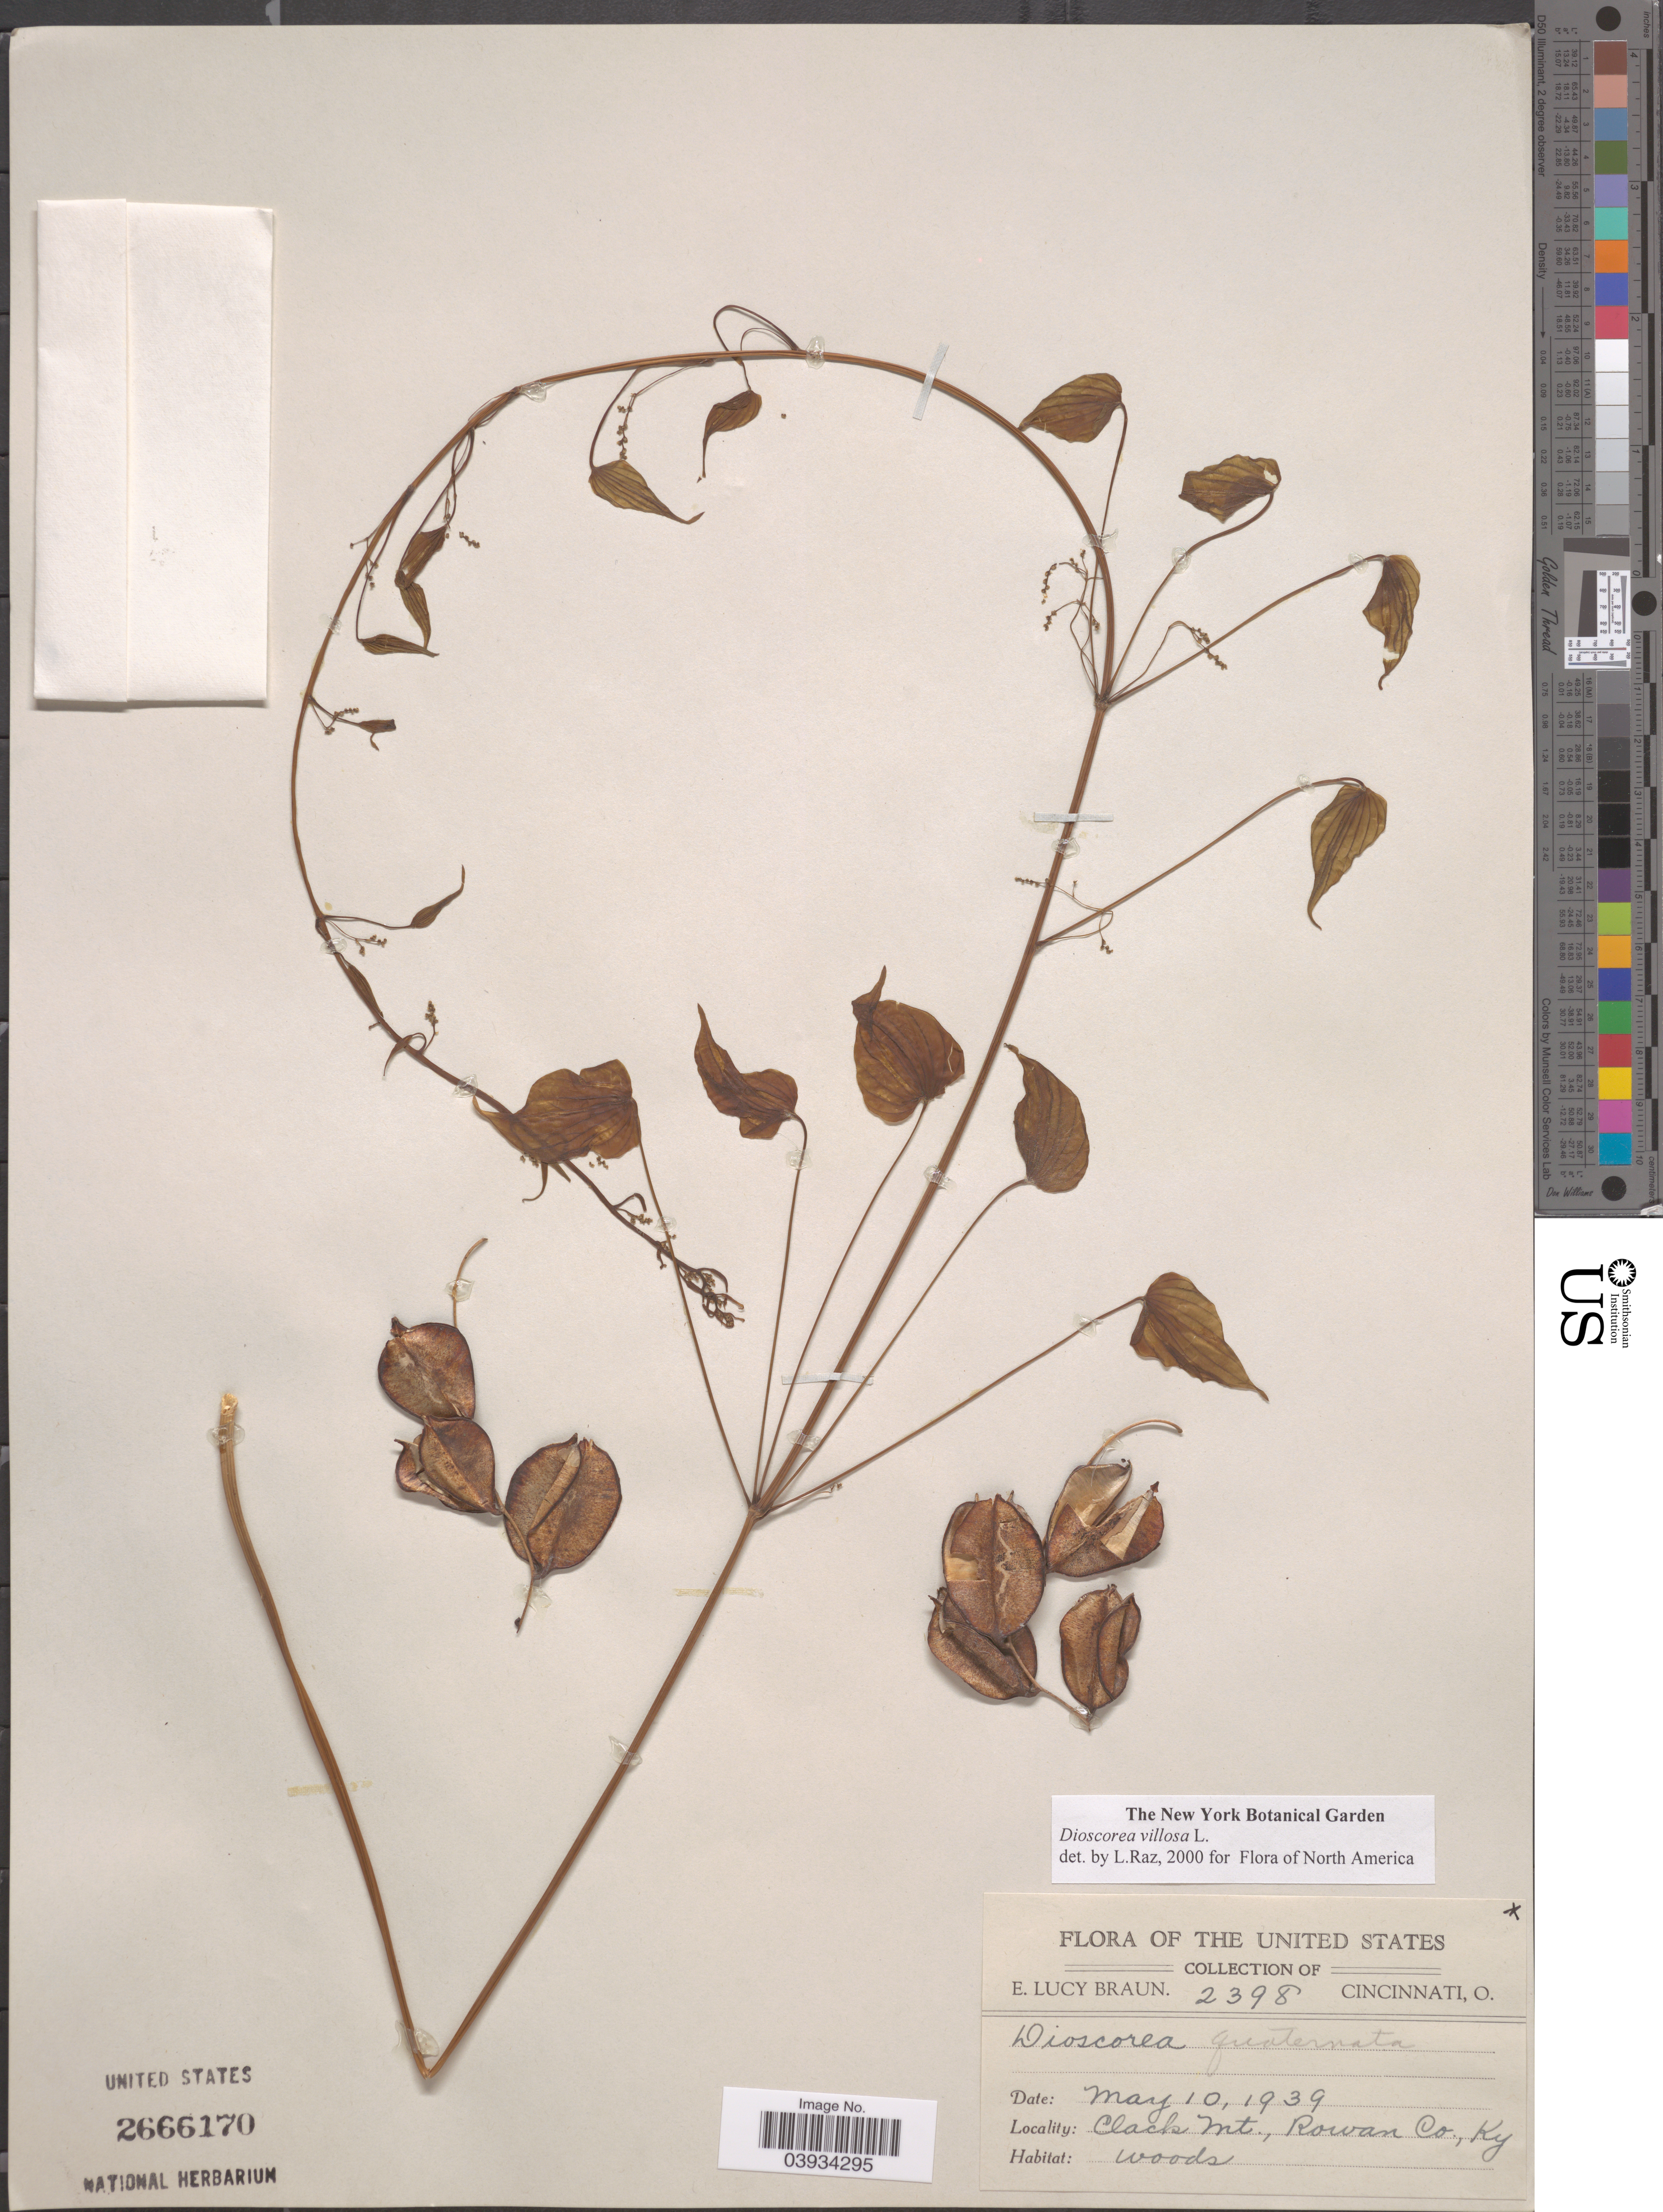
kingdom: Plantae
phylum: Tracheophyta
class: Liliopsida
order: Dioscoreales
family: Dioscoreaceae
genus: Dioscorea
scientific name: Dioscorea villosa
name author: L.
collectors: E. L. Braun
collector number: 2398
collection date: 1939-05-10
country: United States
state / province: Kentucky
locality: Clack Mt., Rowan Co.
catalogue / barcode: US 2666170